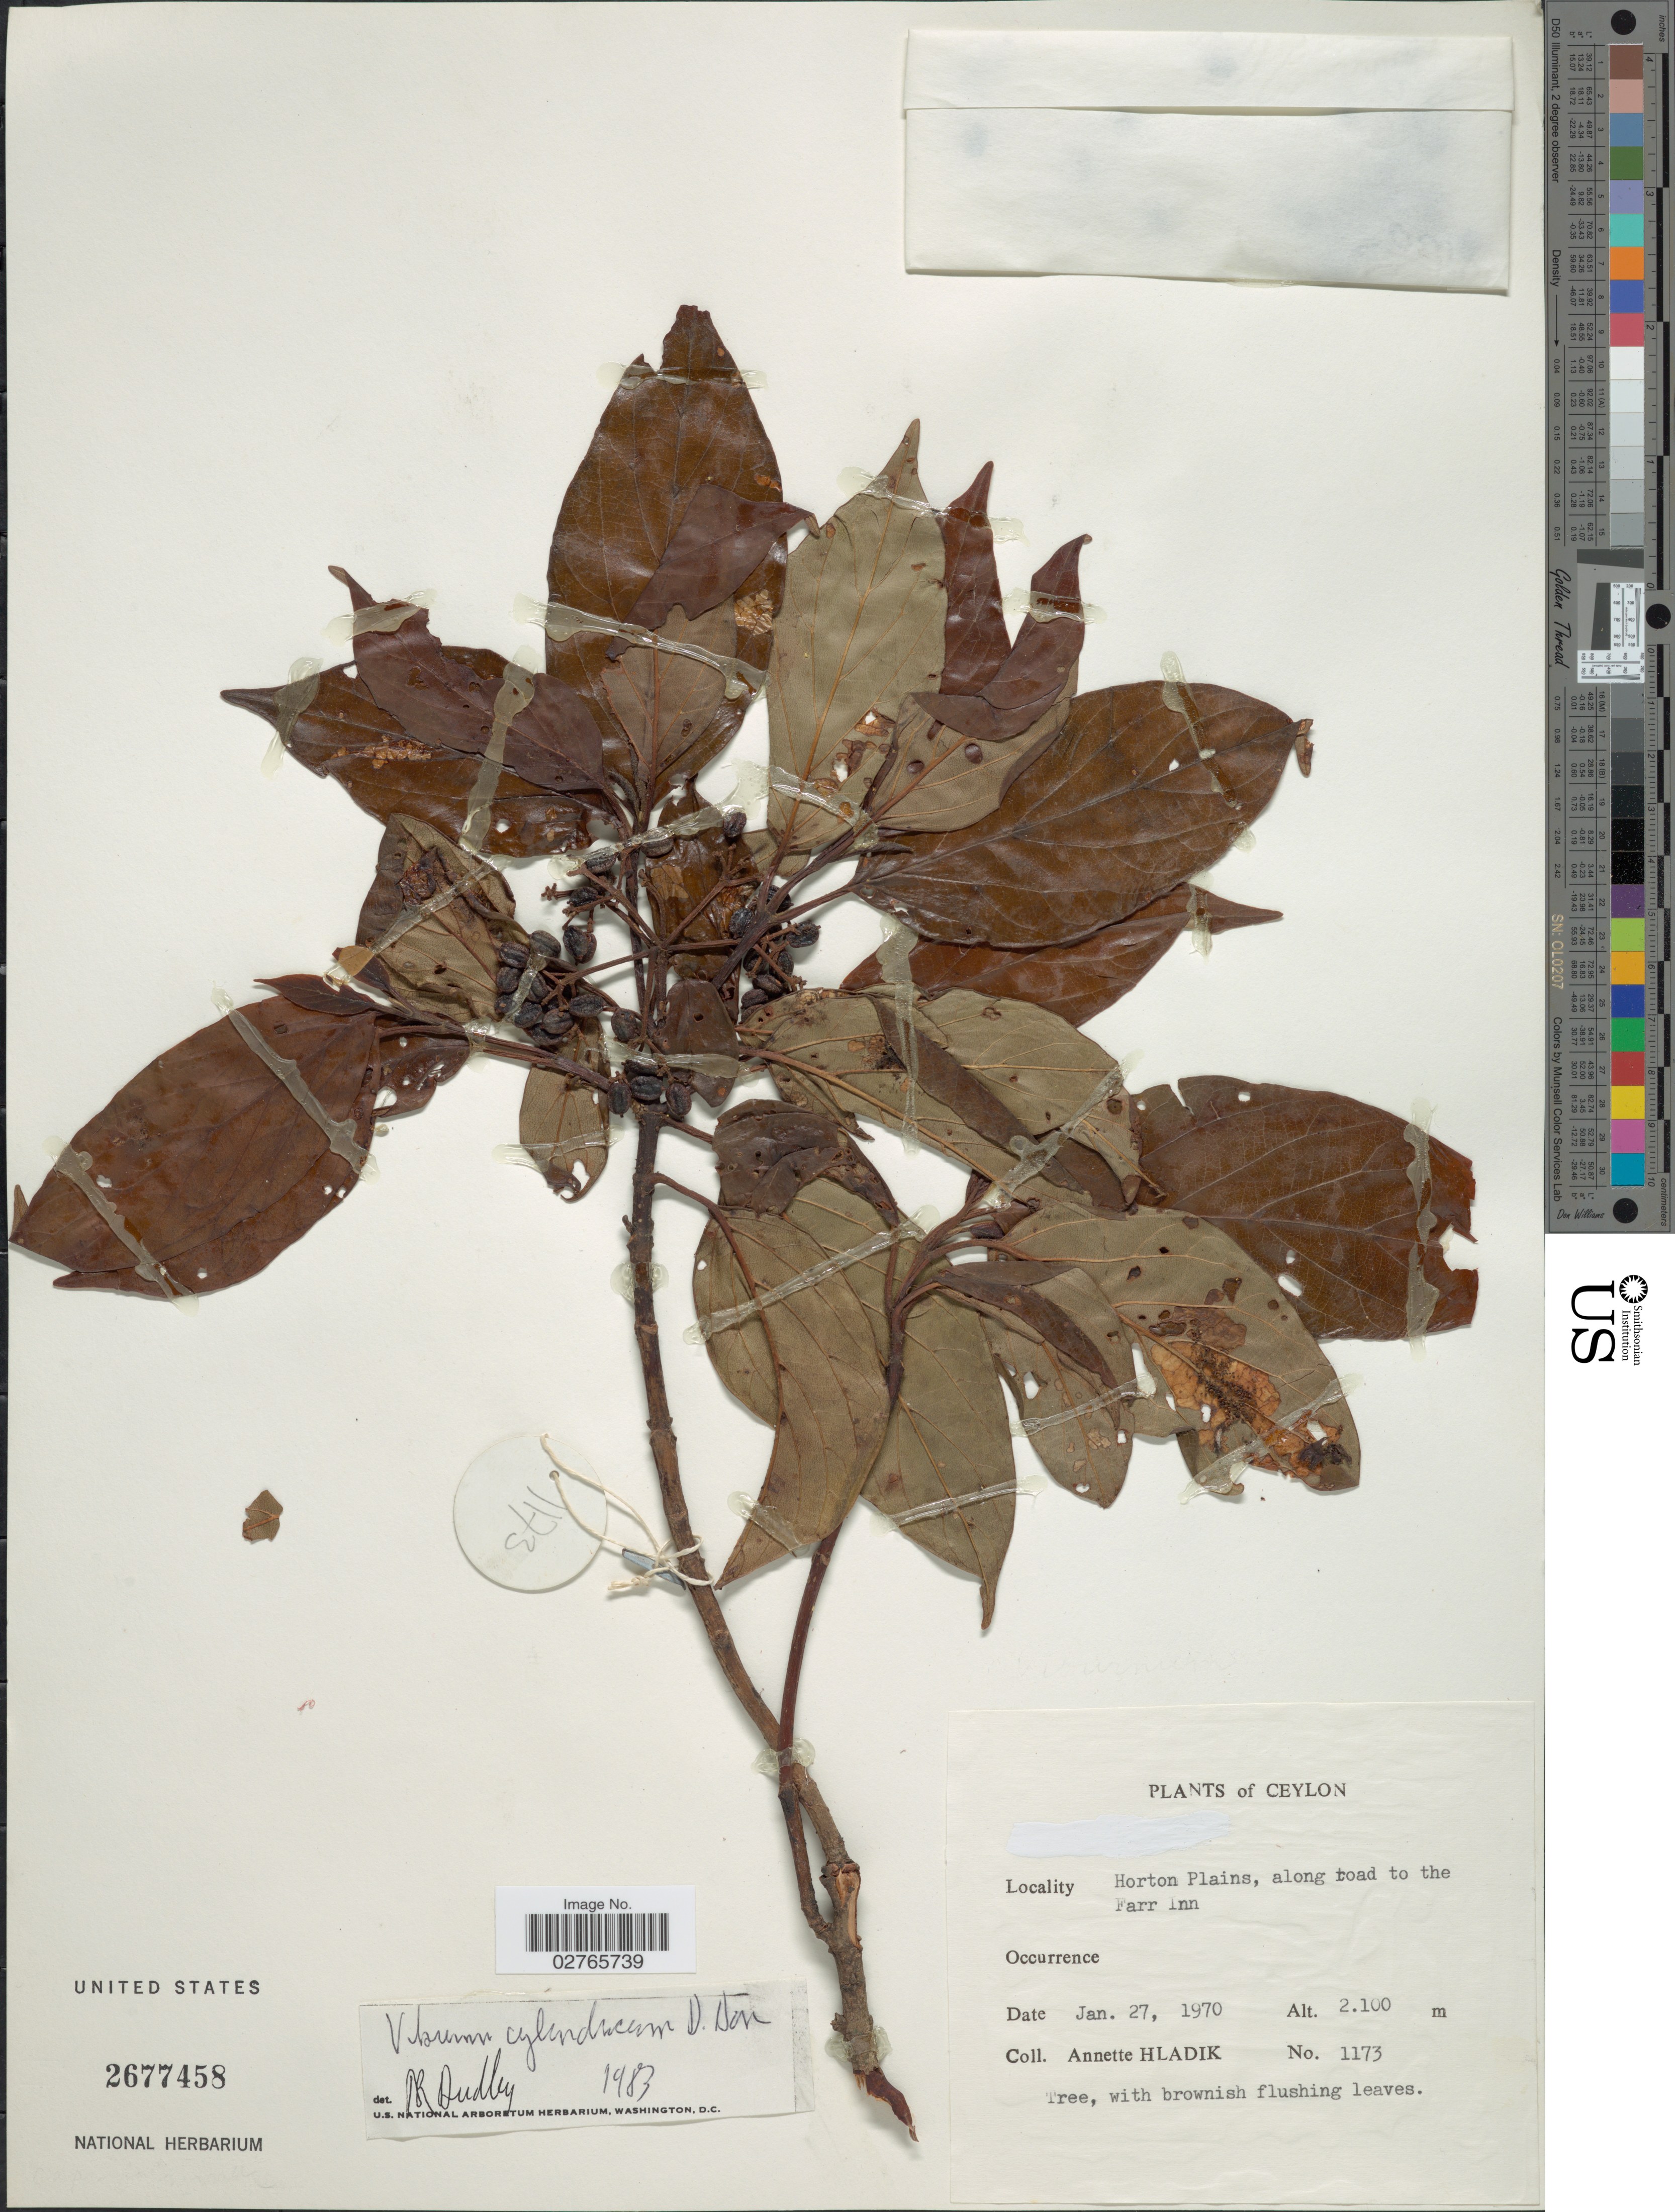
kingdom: Plantae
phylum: Tracheophyta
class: Magnoliopsida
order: Dipsacales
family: Viburnaceae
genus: Viburnum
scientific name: Viburnum cylindricum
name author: Buch.-Ham.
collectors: A. Hladik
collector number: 1173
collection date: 1970-01-27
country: Sri Lanka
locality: Ceylon. Horton Plains, along the road to the Farr Inn.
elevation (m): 2100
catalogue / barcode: US 2677458